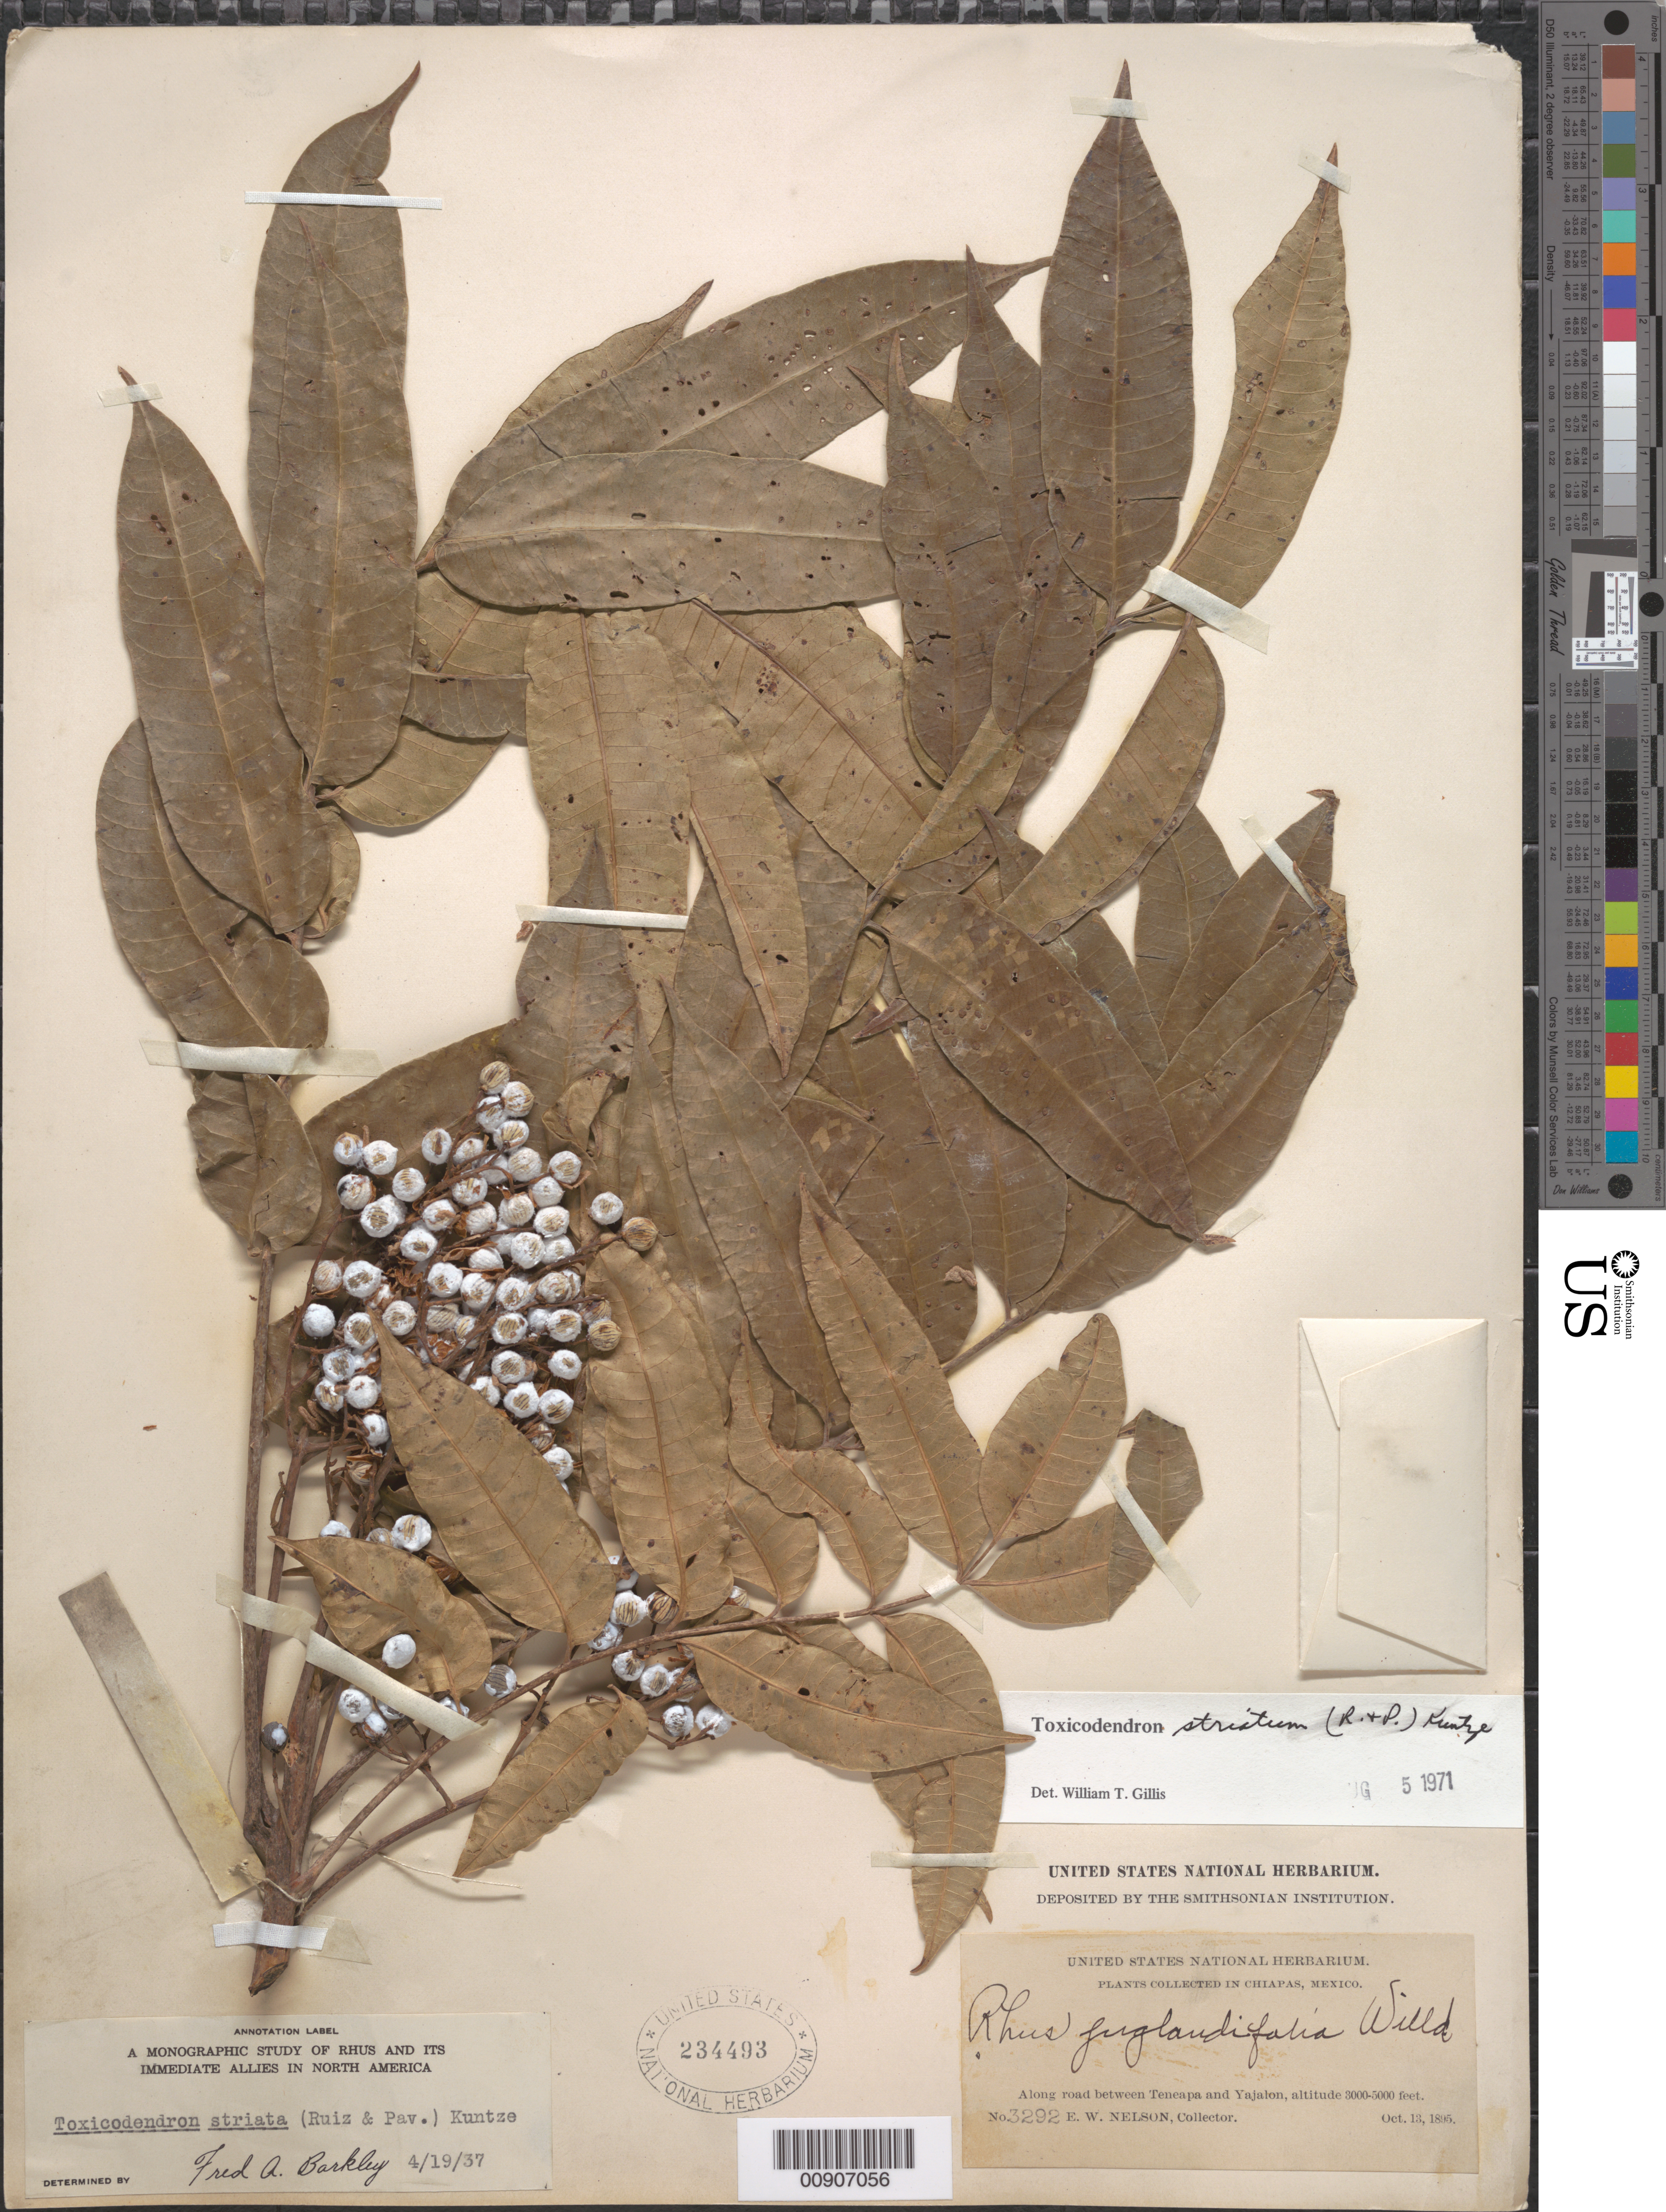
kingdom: Plantae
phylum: Tracheophyta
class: Magnoliopsida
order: Sapindales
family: Anacardiaceae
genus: Toxicodendron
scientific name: Toxicodendron striatum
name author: (Ruiz & Pav.) Kuntze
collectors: E. W. Nelson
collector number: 3292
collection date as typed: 13 Oct 1895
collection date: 1895-10-13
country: Mexico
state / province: Chiapas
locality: Chiapas: Along road between Teneapa and Yajalon.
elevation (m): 914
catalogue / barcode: US 234493